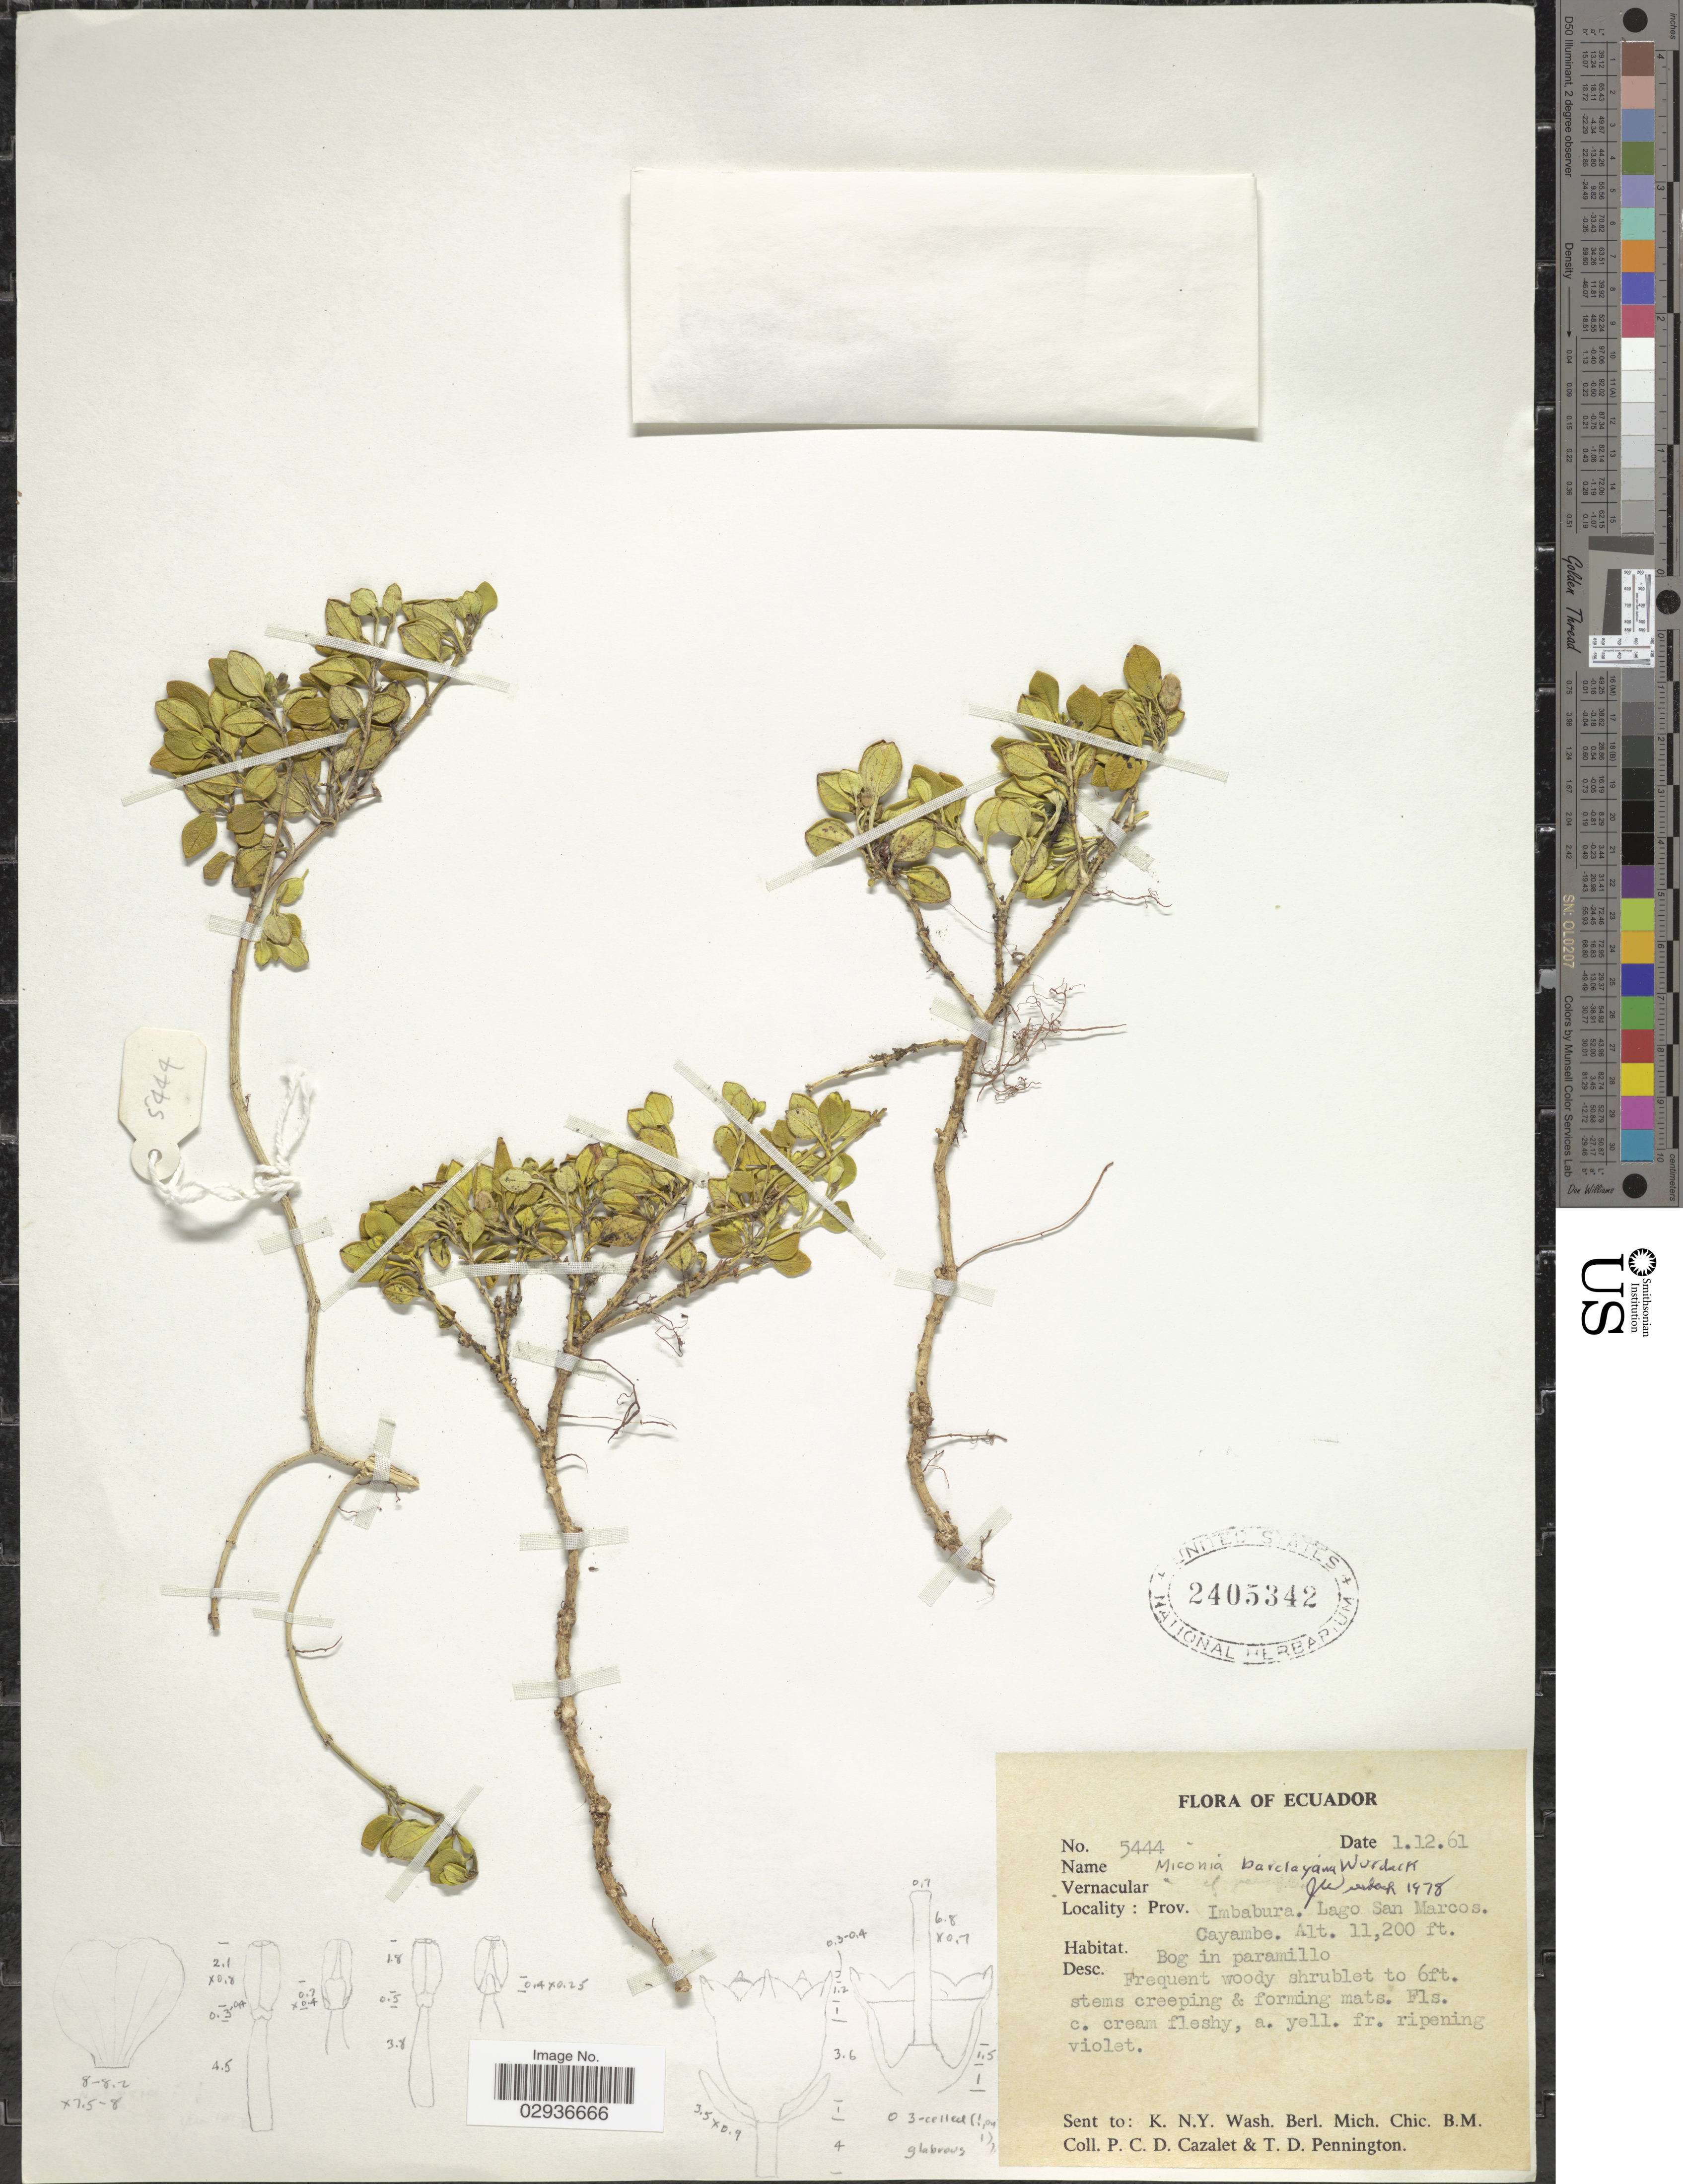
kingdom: Plantae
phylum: Tracheophyta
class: Magnoliopsida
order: Myrtales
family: Melastomataceae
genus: Miconia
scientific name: Miconia barclayana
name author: Wurdack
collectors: P. C. D. Cazalet & T. D. Pennington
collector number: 5444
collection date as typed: Transcribed d/m/y: 1/12/61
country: Ecuador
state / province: Imbabura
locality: Lago San Marcos. Cayambe.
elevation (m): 3414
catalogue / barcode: US 2405342